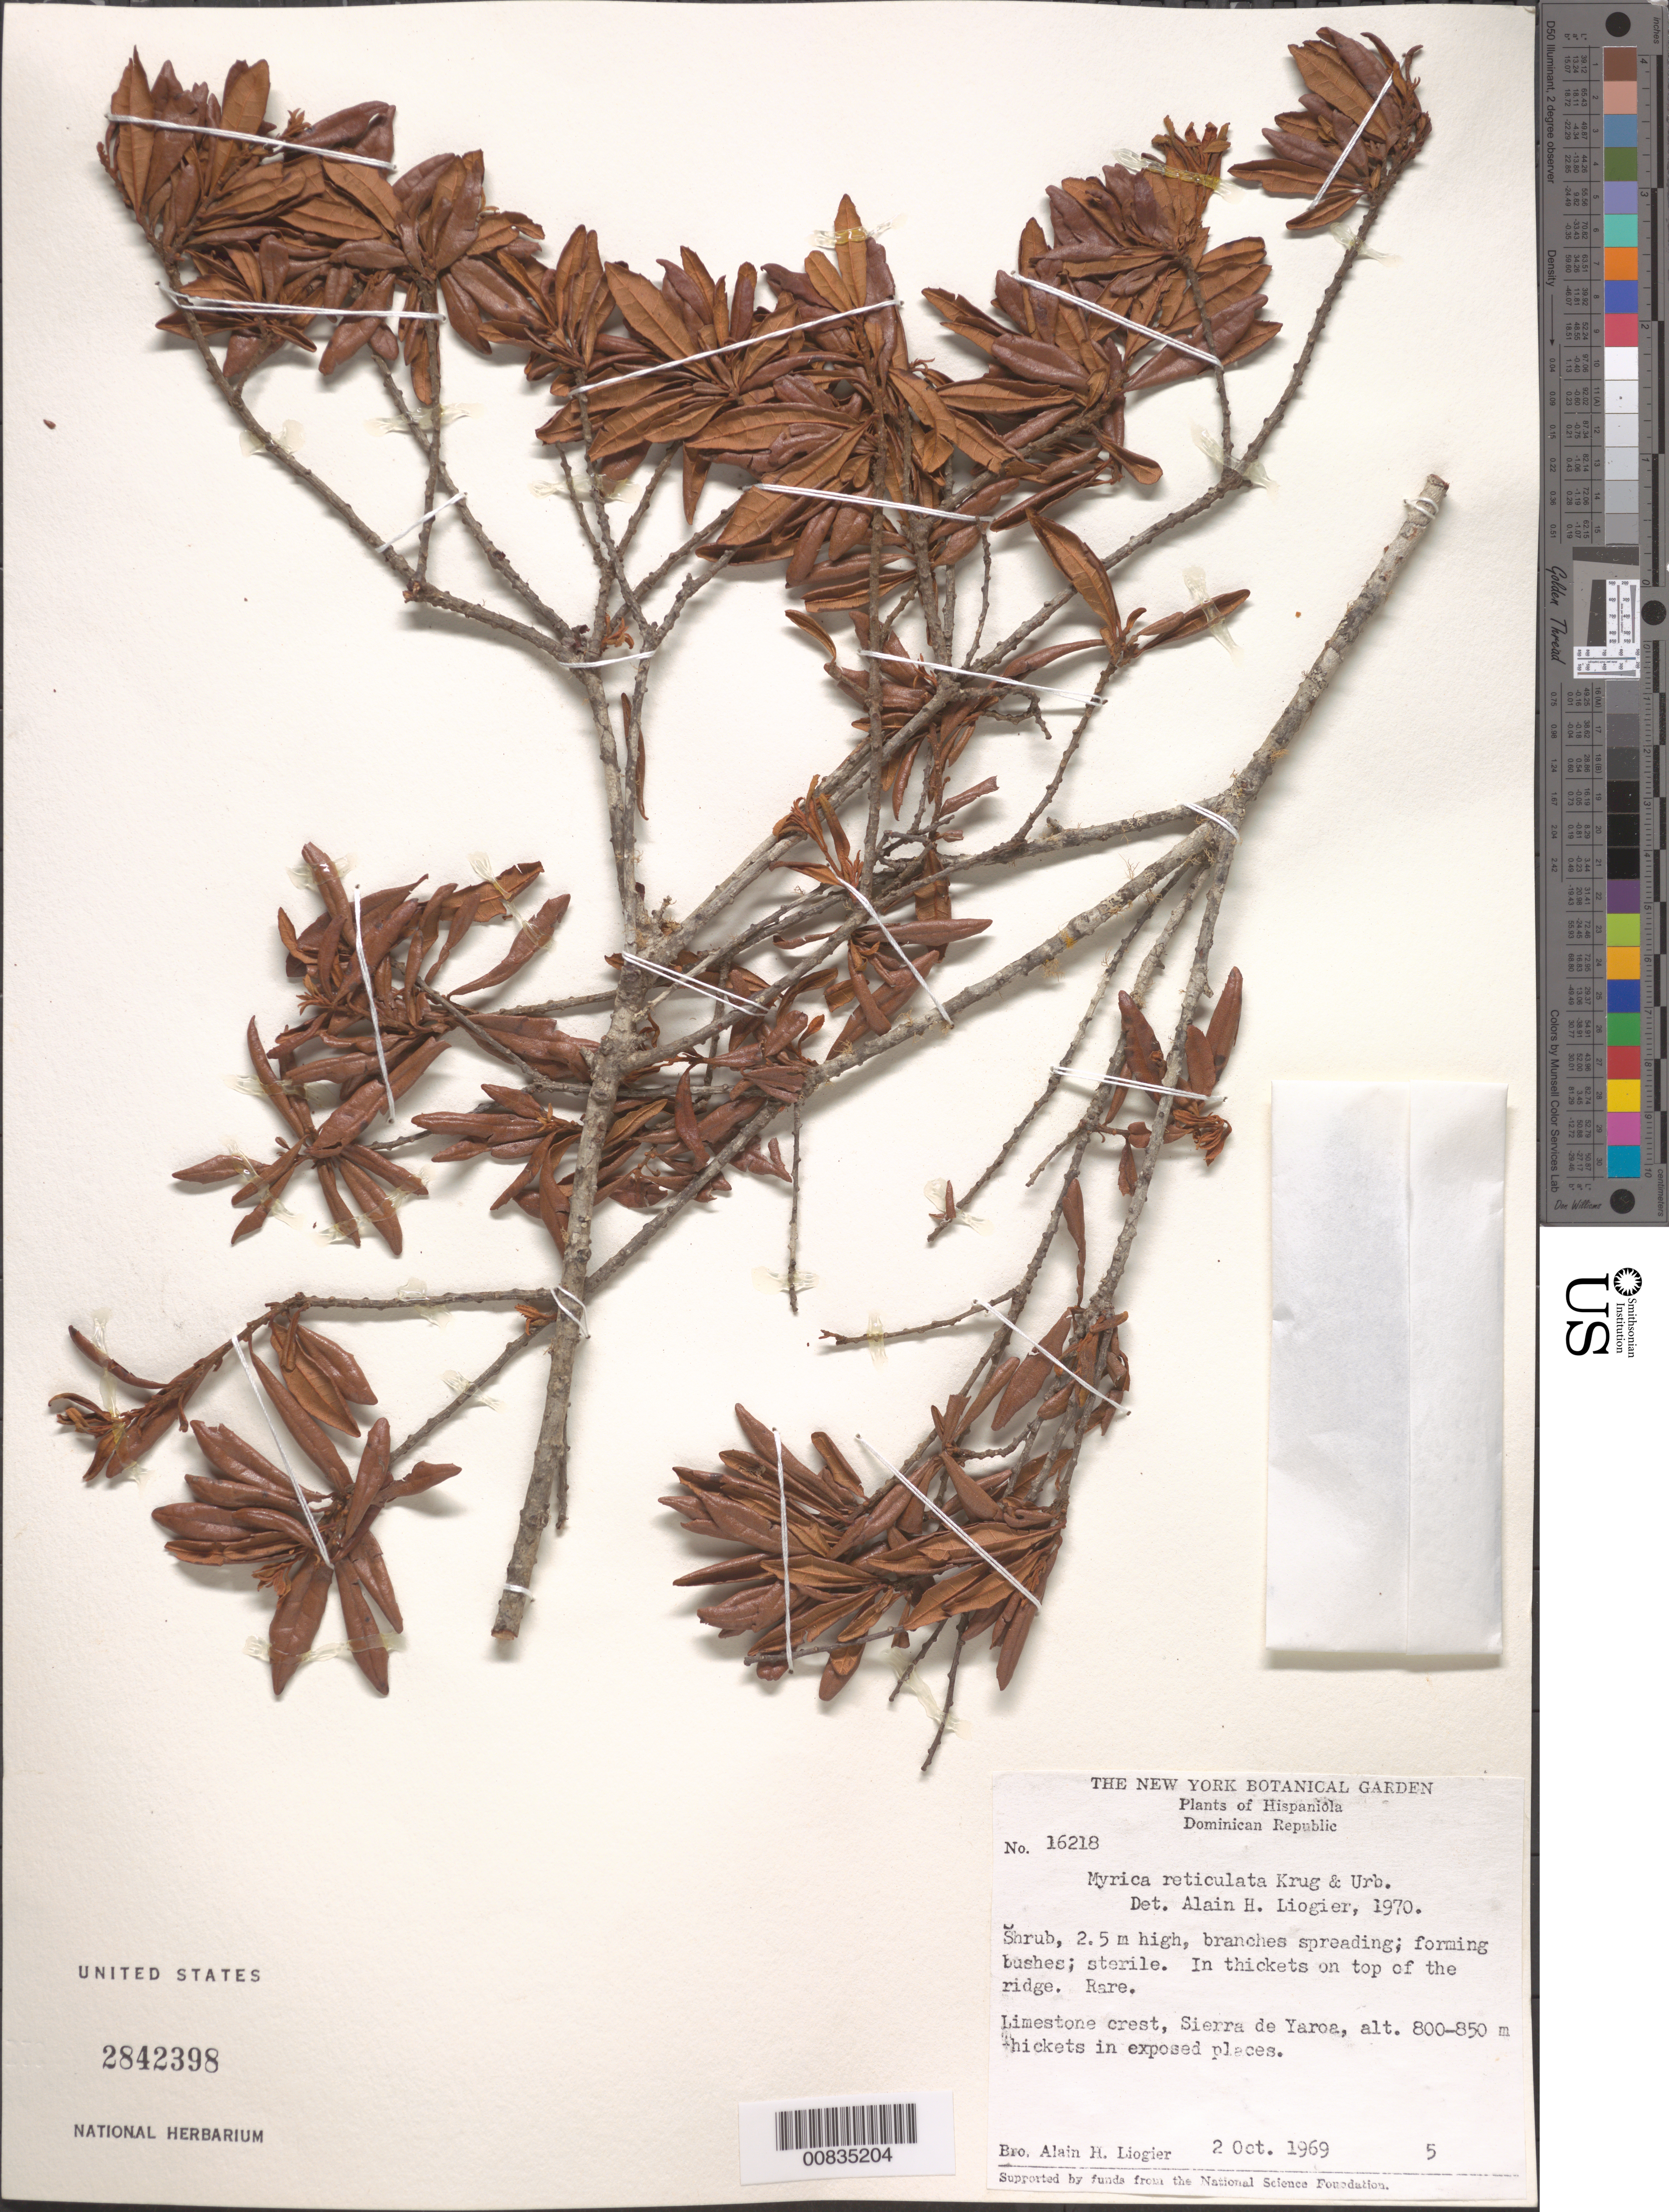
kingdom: Plantae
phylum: Tracheophyta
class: Magnoliopsida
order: Fagales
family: Myricaceae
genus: Myrica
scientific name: Myrica reticulata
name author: Krug & Urb.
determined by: Liogier, Alain H.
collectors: A. H. Liogier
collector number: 16218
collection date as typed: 02 Oct 1969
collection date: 1969-10-02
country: Dominican Republic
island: Hispaniola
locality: Sierra de Yaroa.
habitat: In tickets on top of the ridge. Limestone crest, thickets in exposed places.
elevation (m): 800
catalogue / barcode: US 2842398